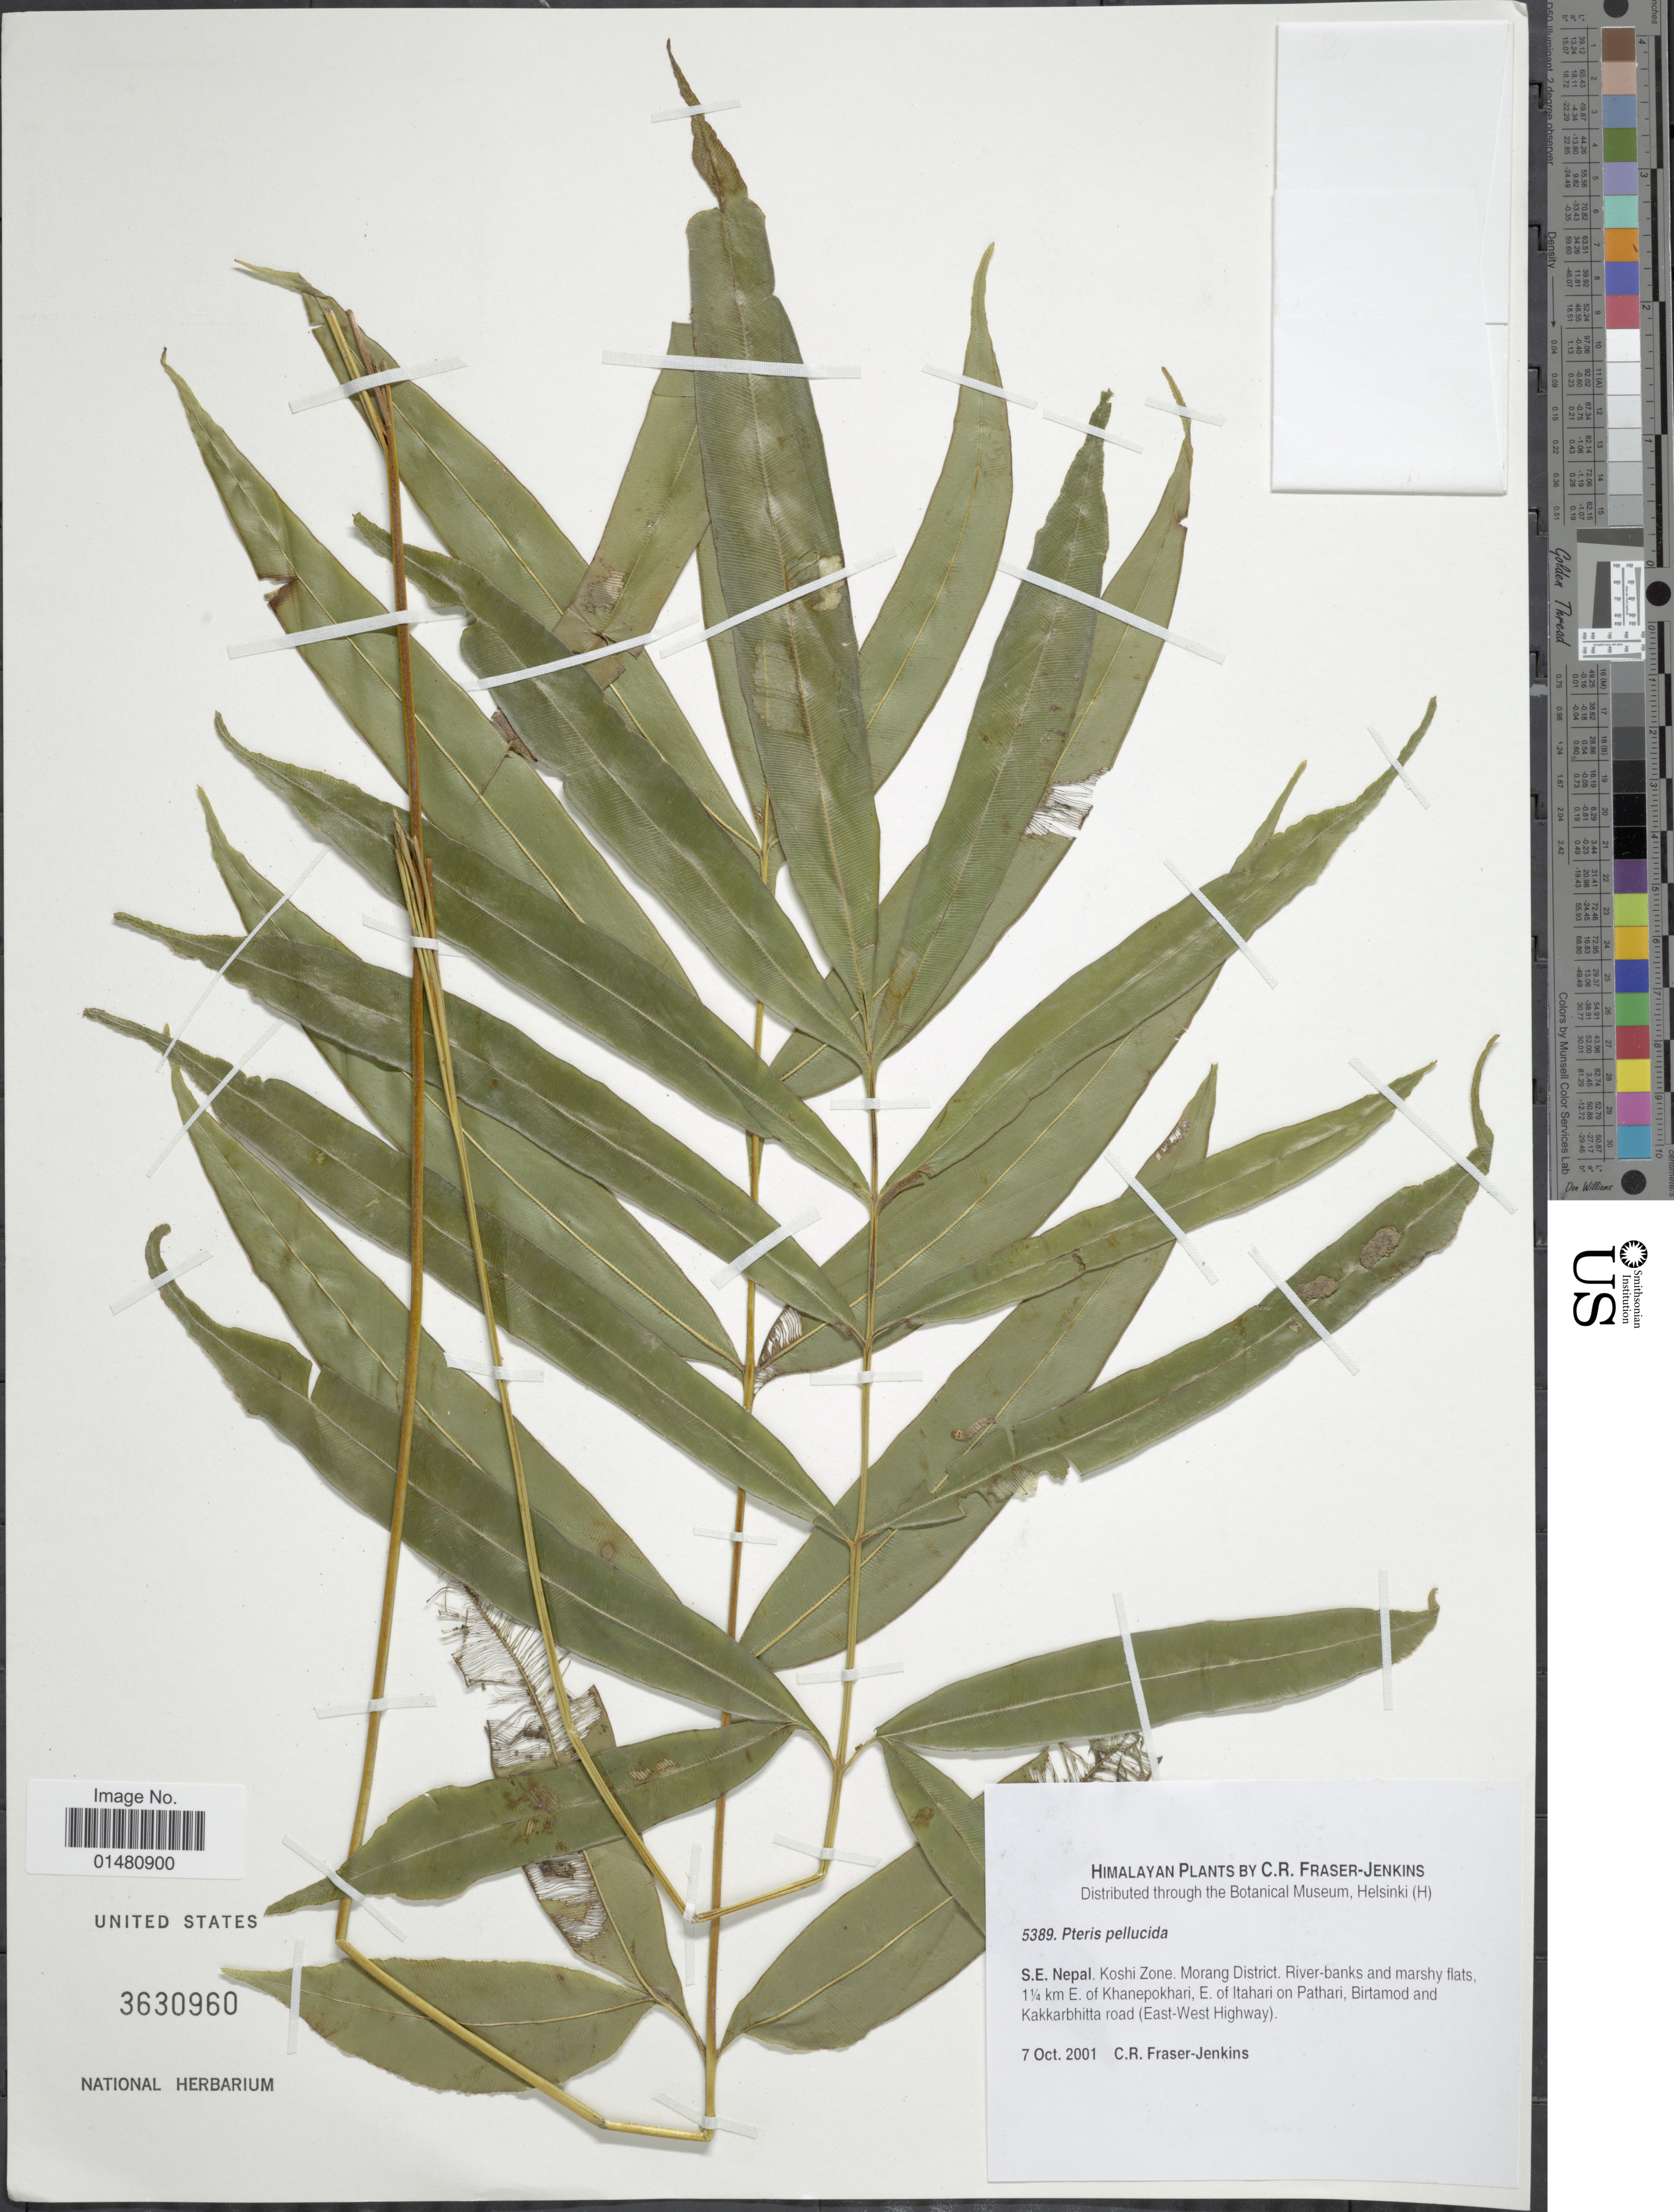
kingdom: Plantae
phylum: Tracheophyta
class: Polypodiopsida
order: Polypodiales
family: Pteridaceae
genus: Pteris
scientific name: Pteris pellucida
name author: C. Presl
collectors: C. R. Fraser-Jenkins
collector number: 5389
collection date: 2001-10-07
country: Nepal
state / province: Kosi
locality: S.E Nepal. Koshi Zone. Morang District. River-banks and marshy flats, 1¼km E. of Khanepokhari,E of Itahari on Pathari, Birtamod and Kakkarbhitta road (East-West-Highway). Himalayan plants.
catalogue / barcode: US 3630960